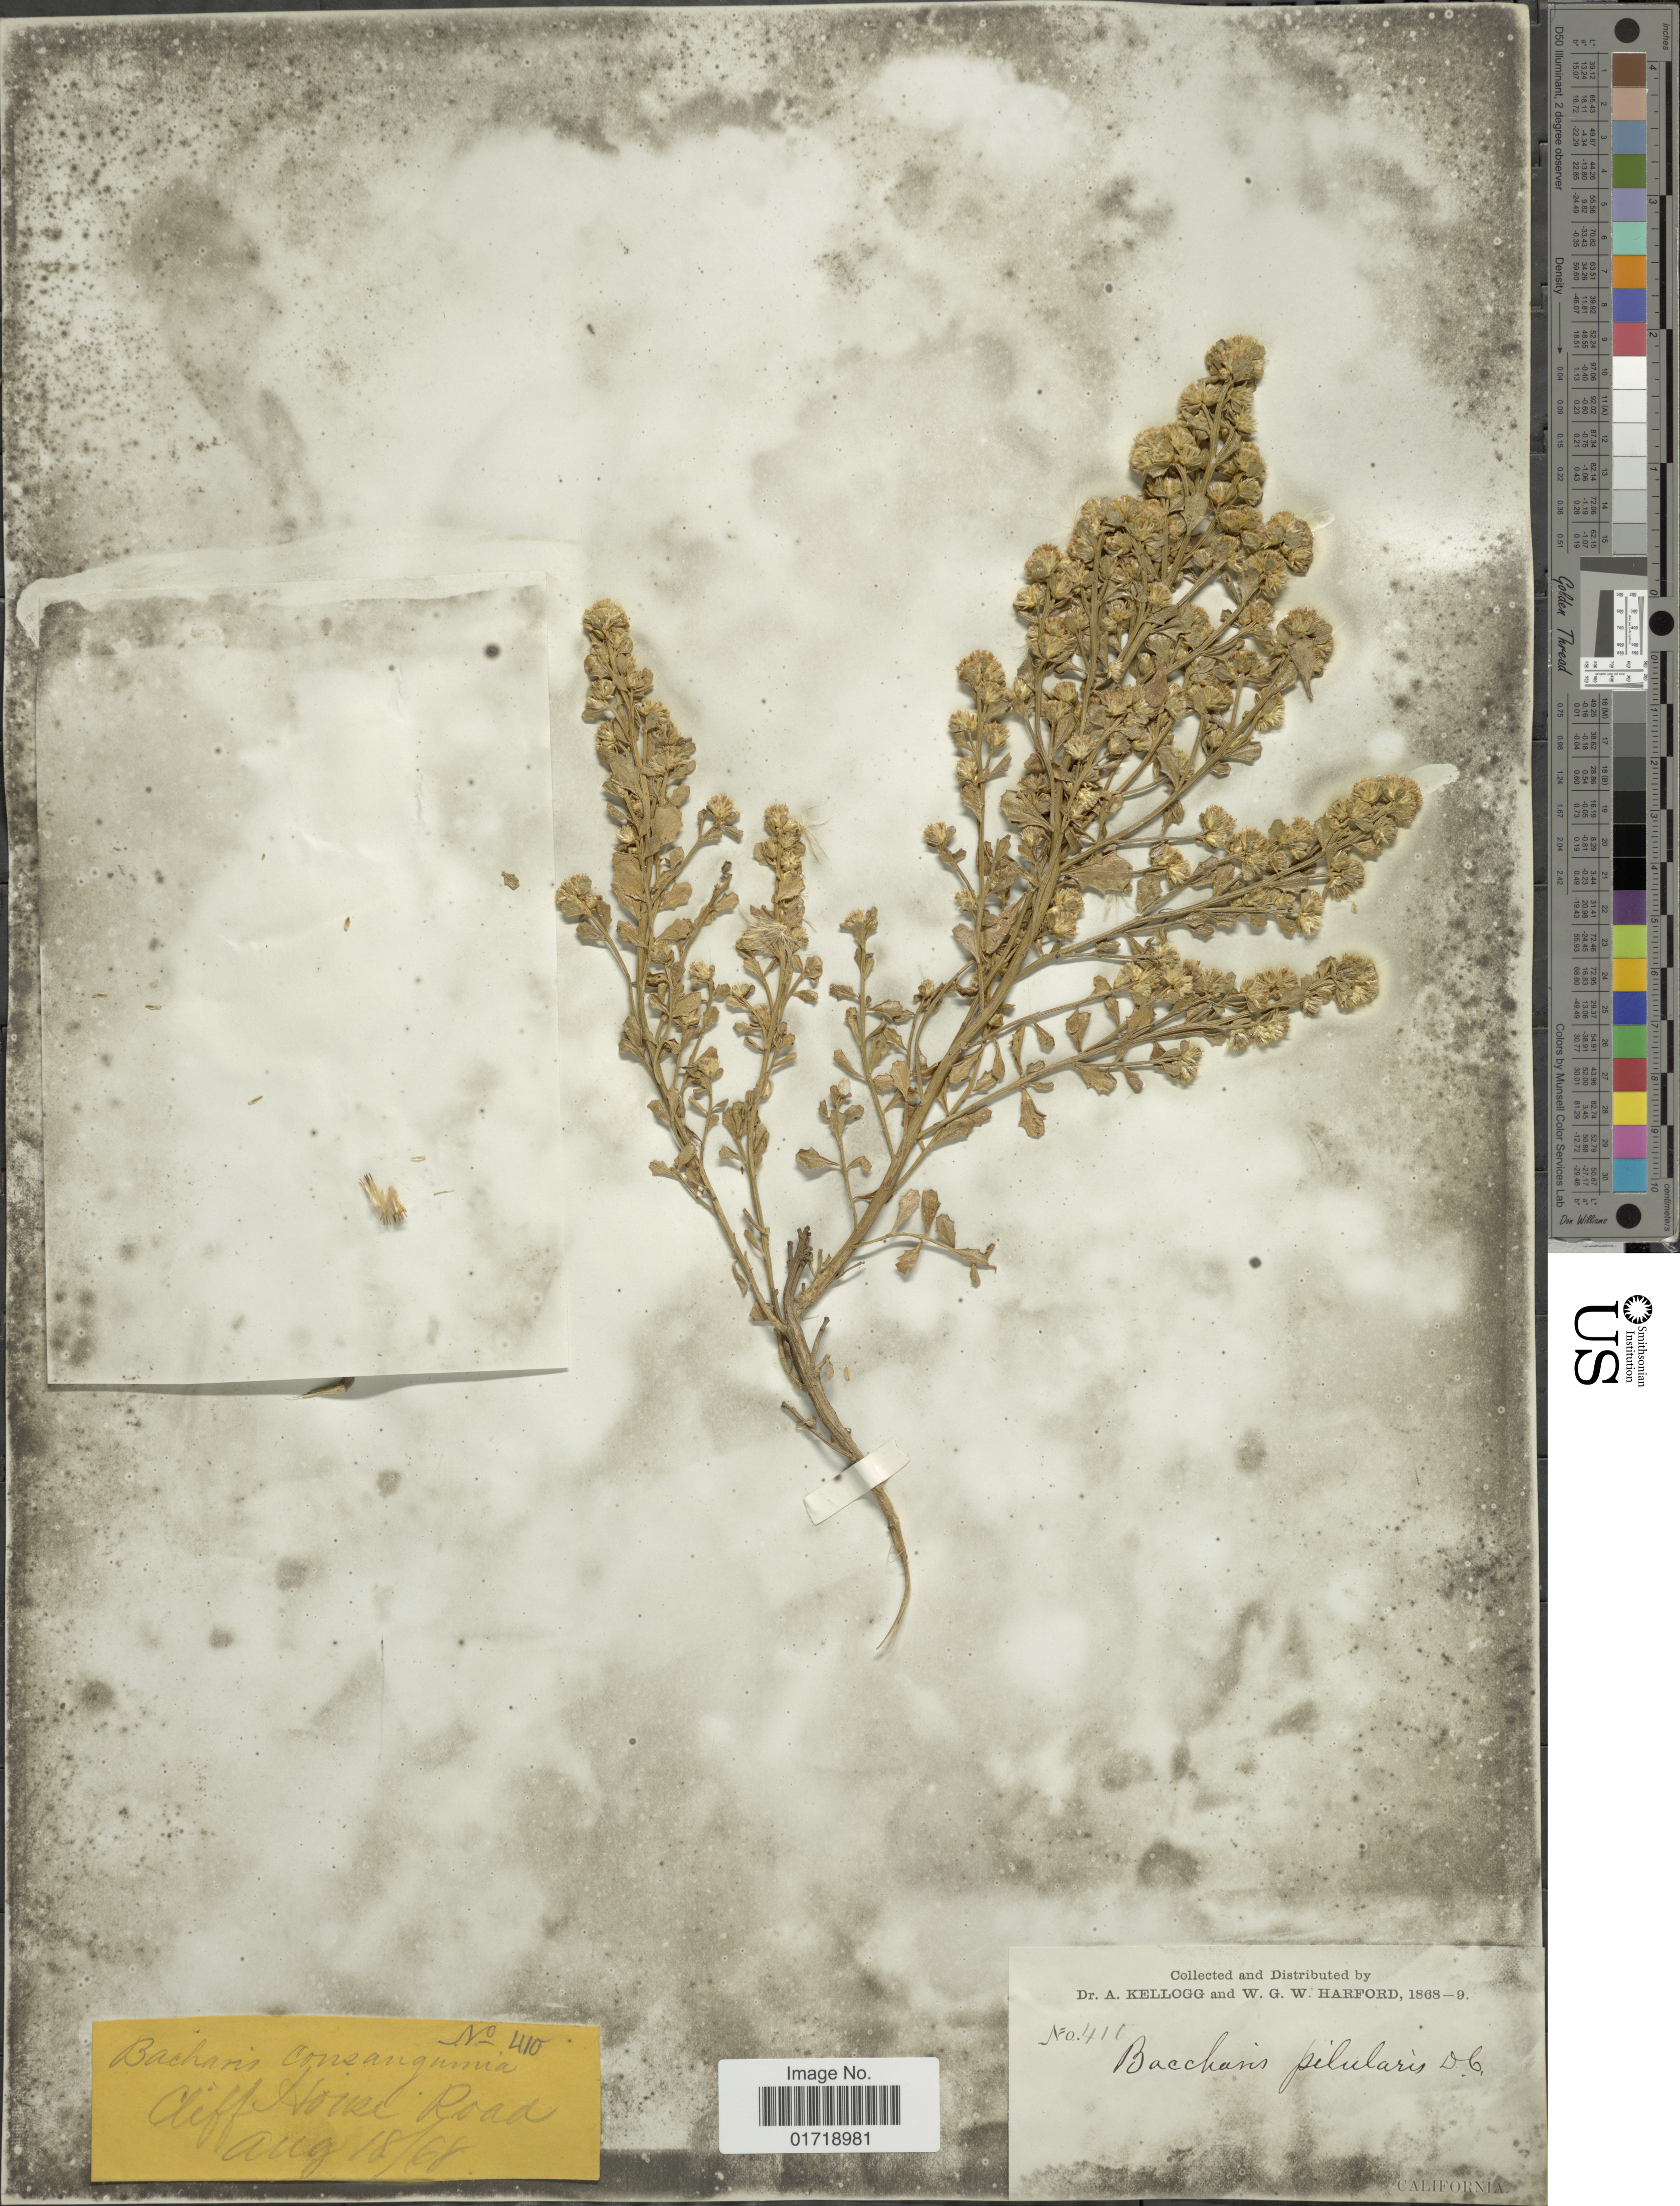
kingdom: Plantae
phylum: Tracheophyta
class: Magnoliopsida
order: Asterales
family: Asteraceae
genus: Baccharis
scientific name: Baccharis pilularis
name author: DC.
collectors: A. Kellogg & W. G. W. Harford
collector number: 411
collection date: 1868-08-18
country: United States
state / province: California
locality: Cliff House Road